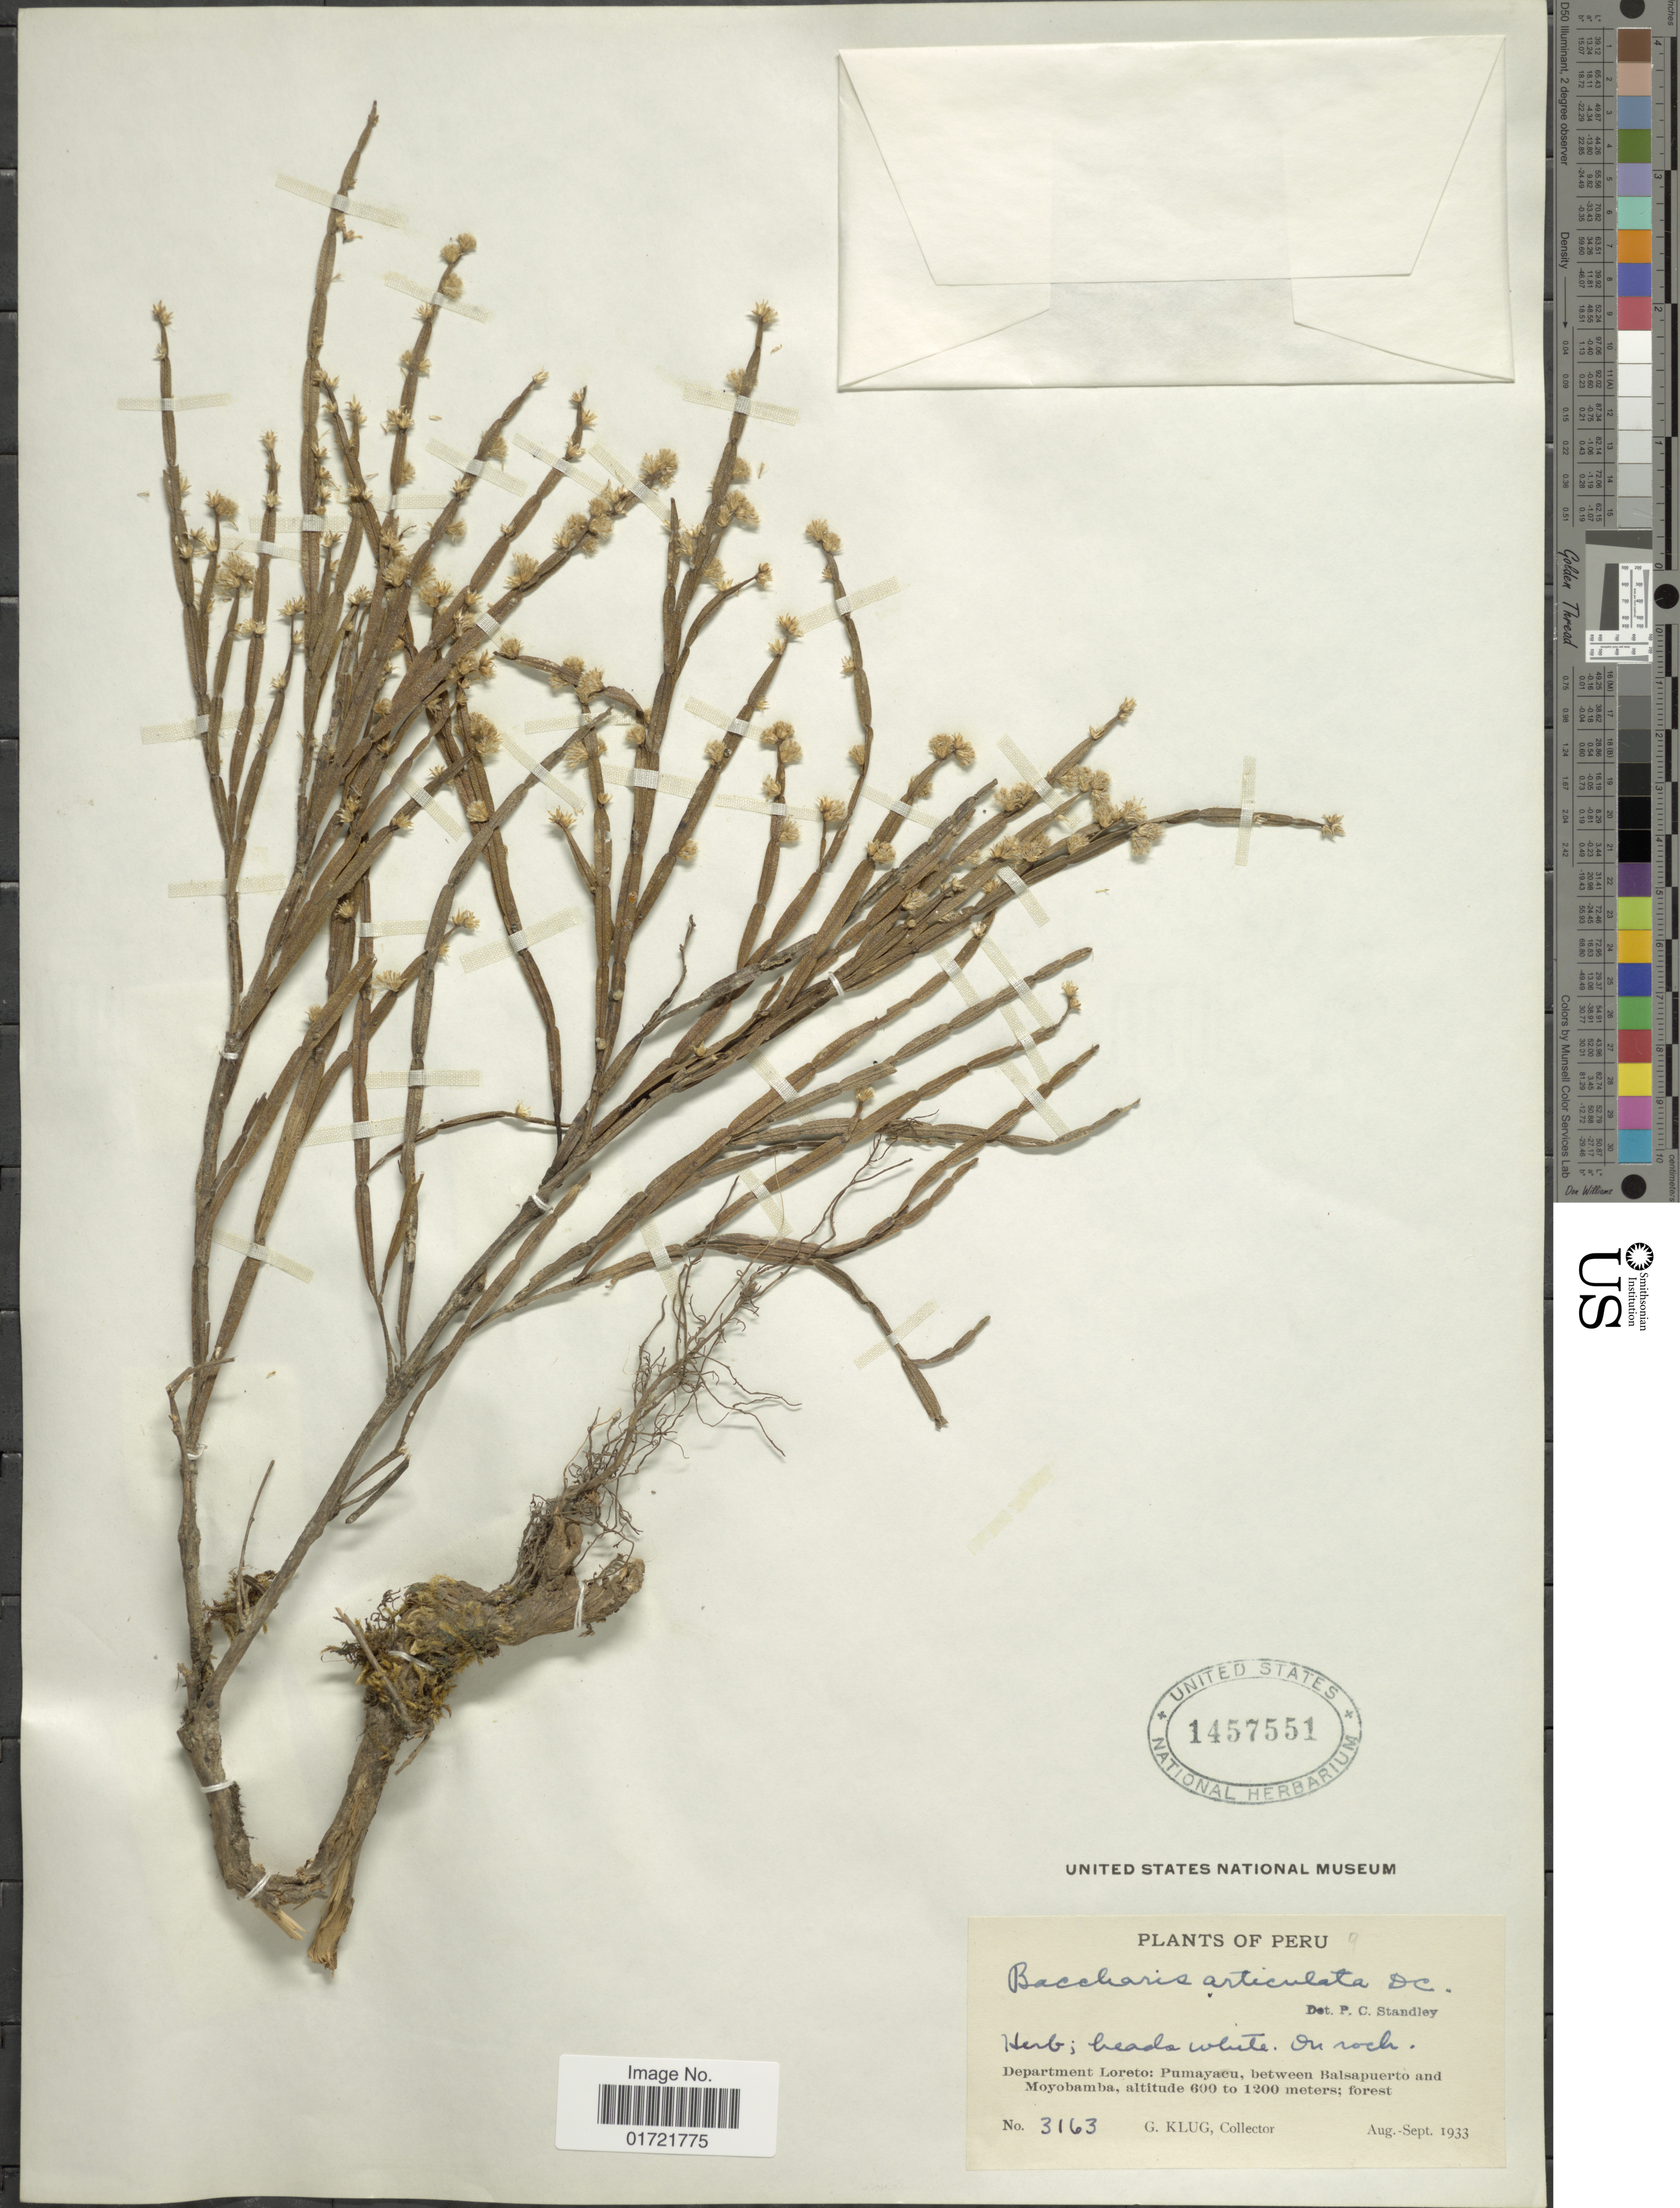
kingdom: Plantae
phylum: Tracheophyta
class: Magnoliopsida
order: Asterales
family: Asteraceae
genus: Baccharis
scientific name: Baccharis articulata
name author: (Lam.) Pers.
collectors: G. Klug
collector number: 3163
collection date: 1933-08/1933-09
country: Peru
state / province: Loreto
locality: Department Loreto: Pumayacu, between Balsapuerto and Moyobamba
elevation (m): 600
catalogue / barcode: US 1457551